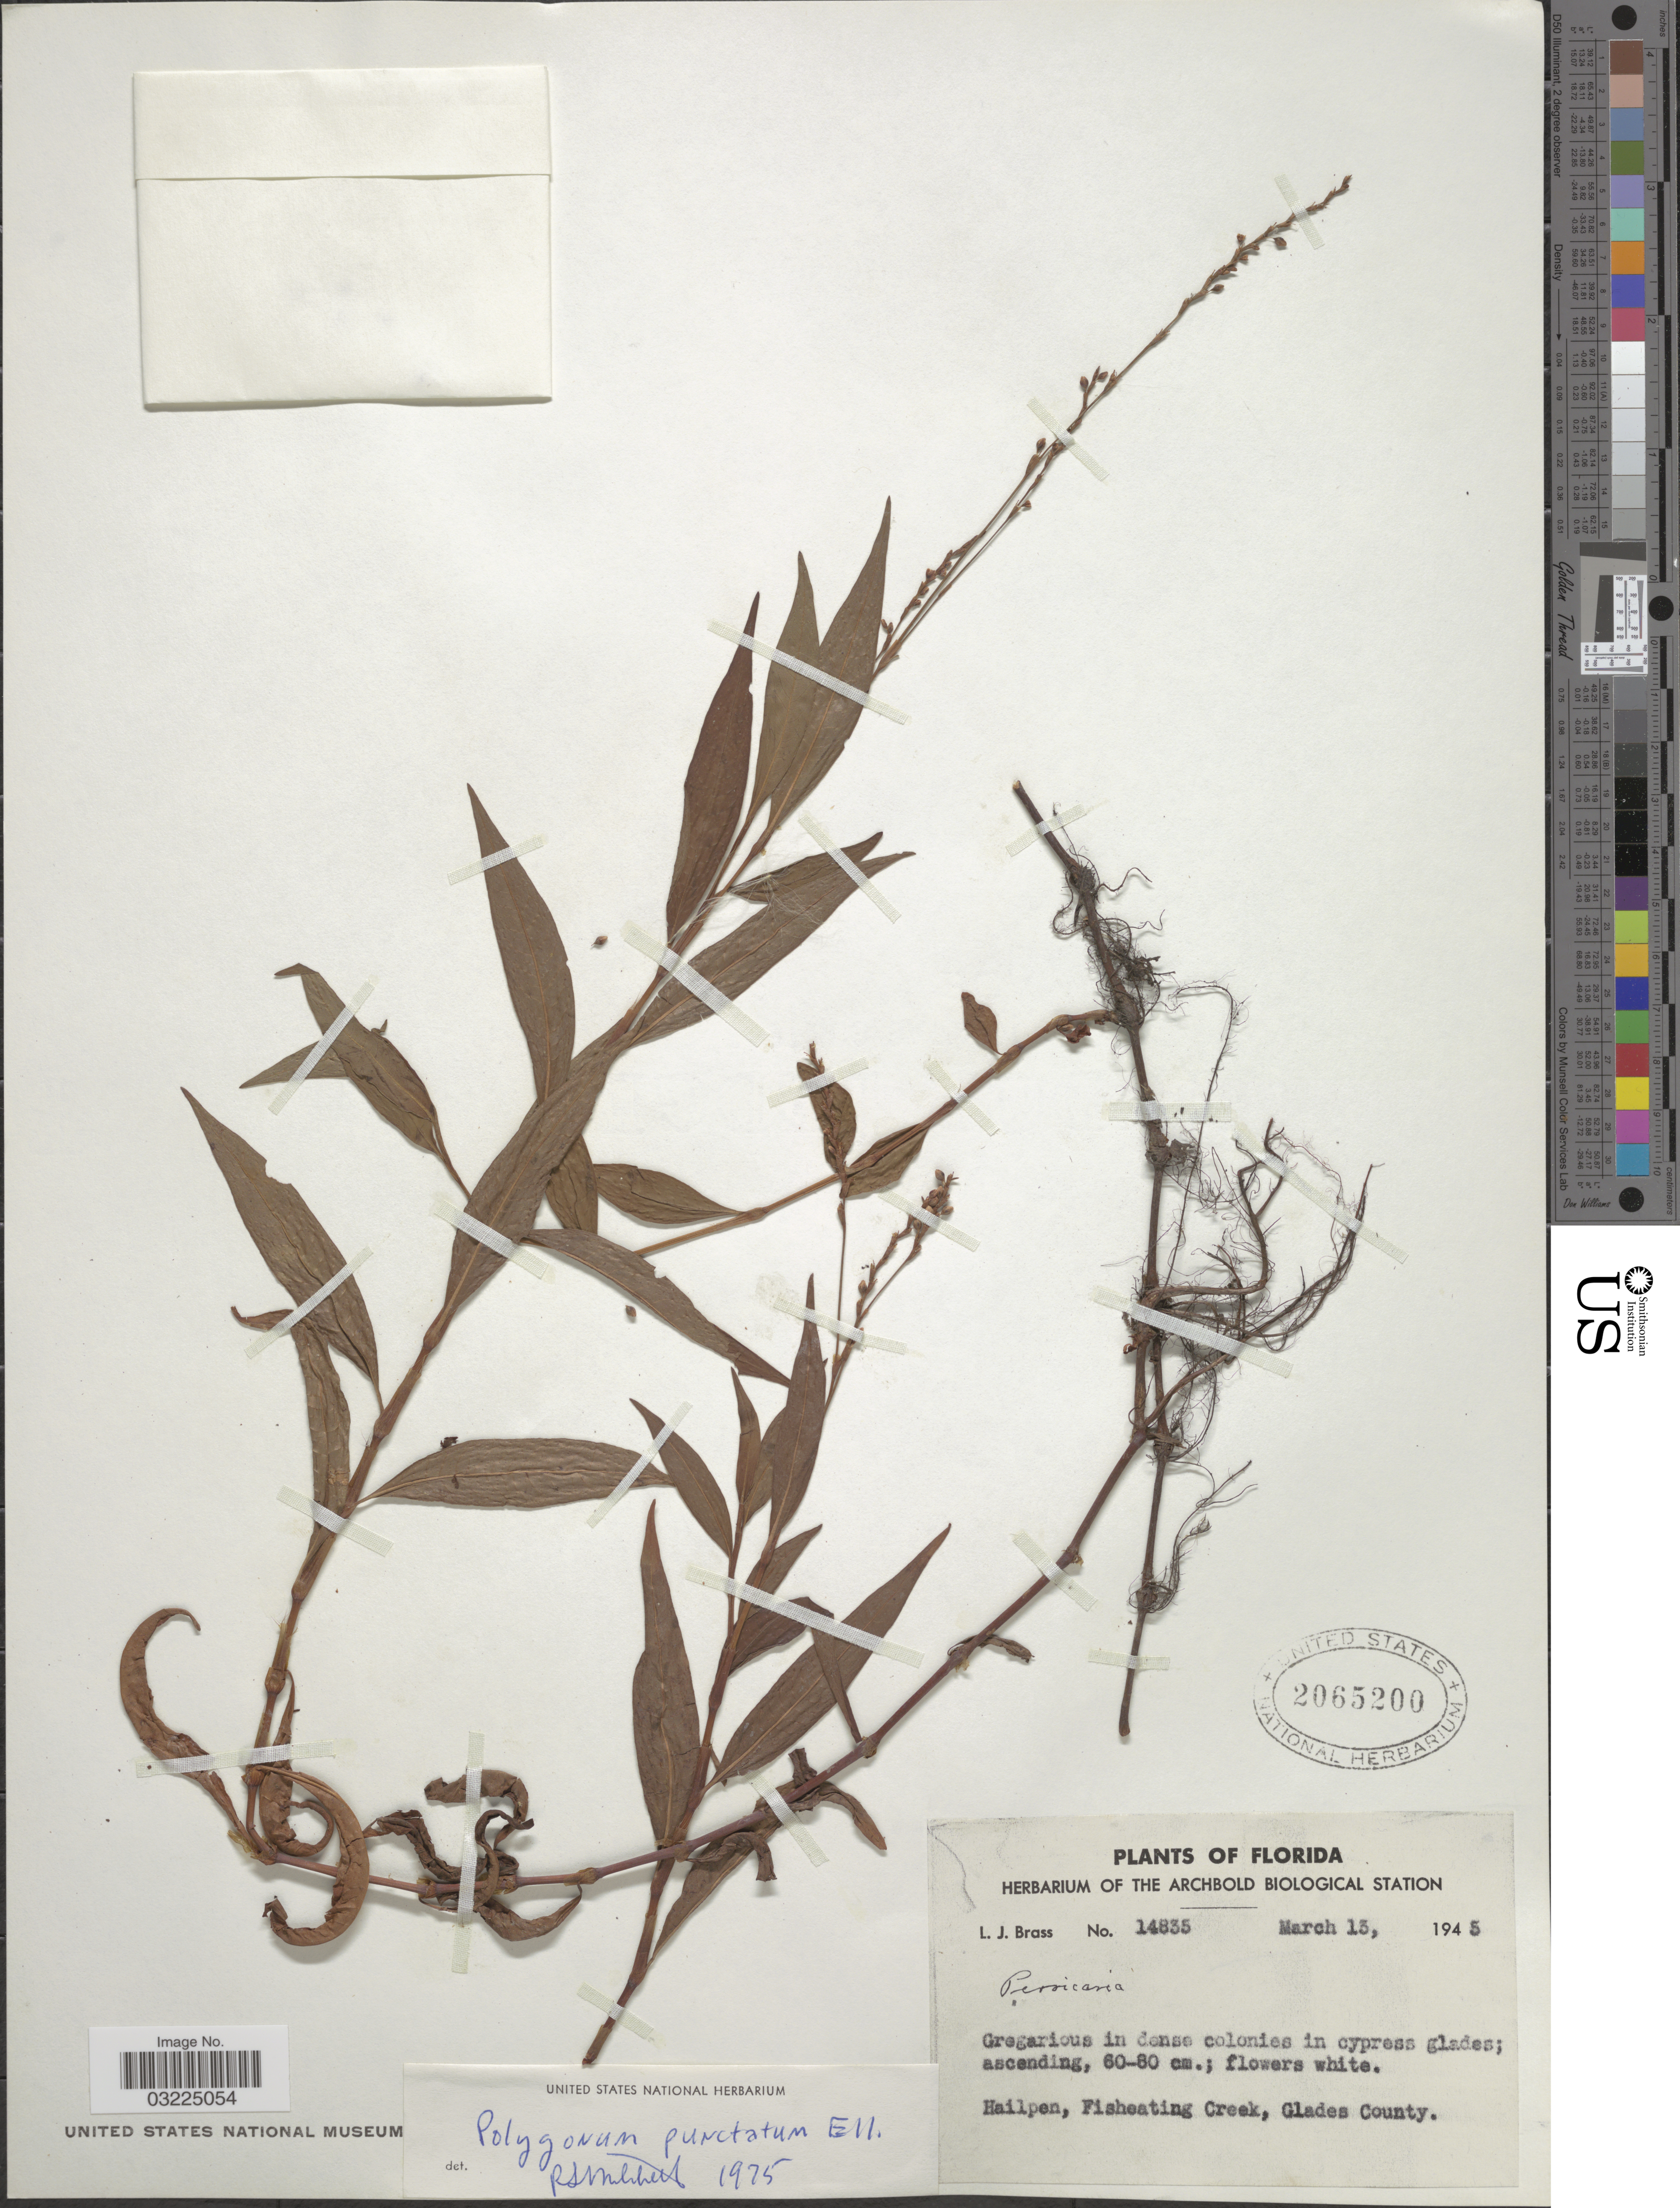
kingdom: Plantae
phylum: Tracheophyta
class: Magnoliopsida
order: Caryophyllales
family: Polygonaceae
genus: Persicaria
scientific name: Persicaria punctata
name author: (Elliott) Small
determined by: Atha, D. E.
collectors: L. J. Brass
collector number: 14835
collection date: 1945-03-13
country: United States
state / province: Florida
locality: Hailpen, Fisheating Creek, Glades County.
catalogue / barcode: US 2065200